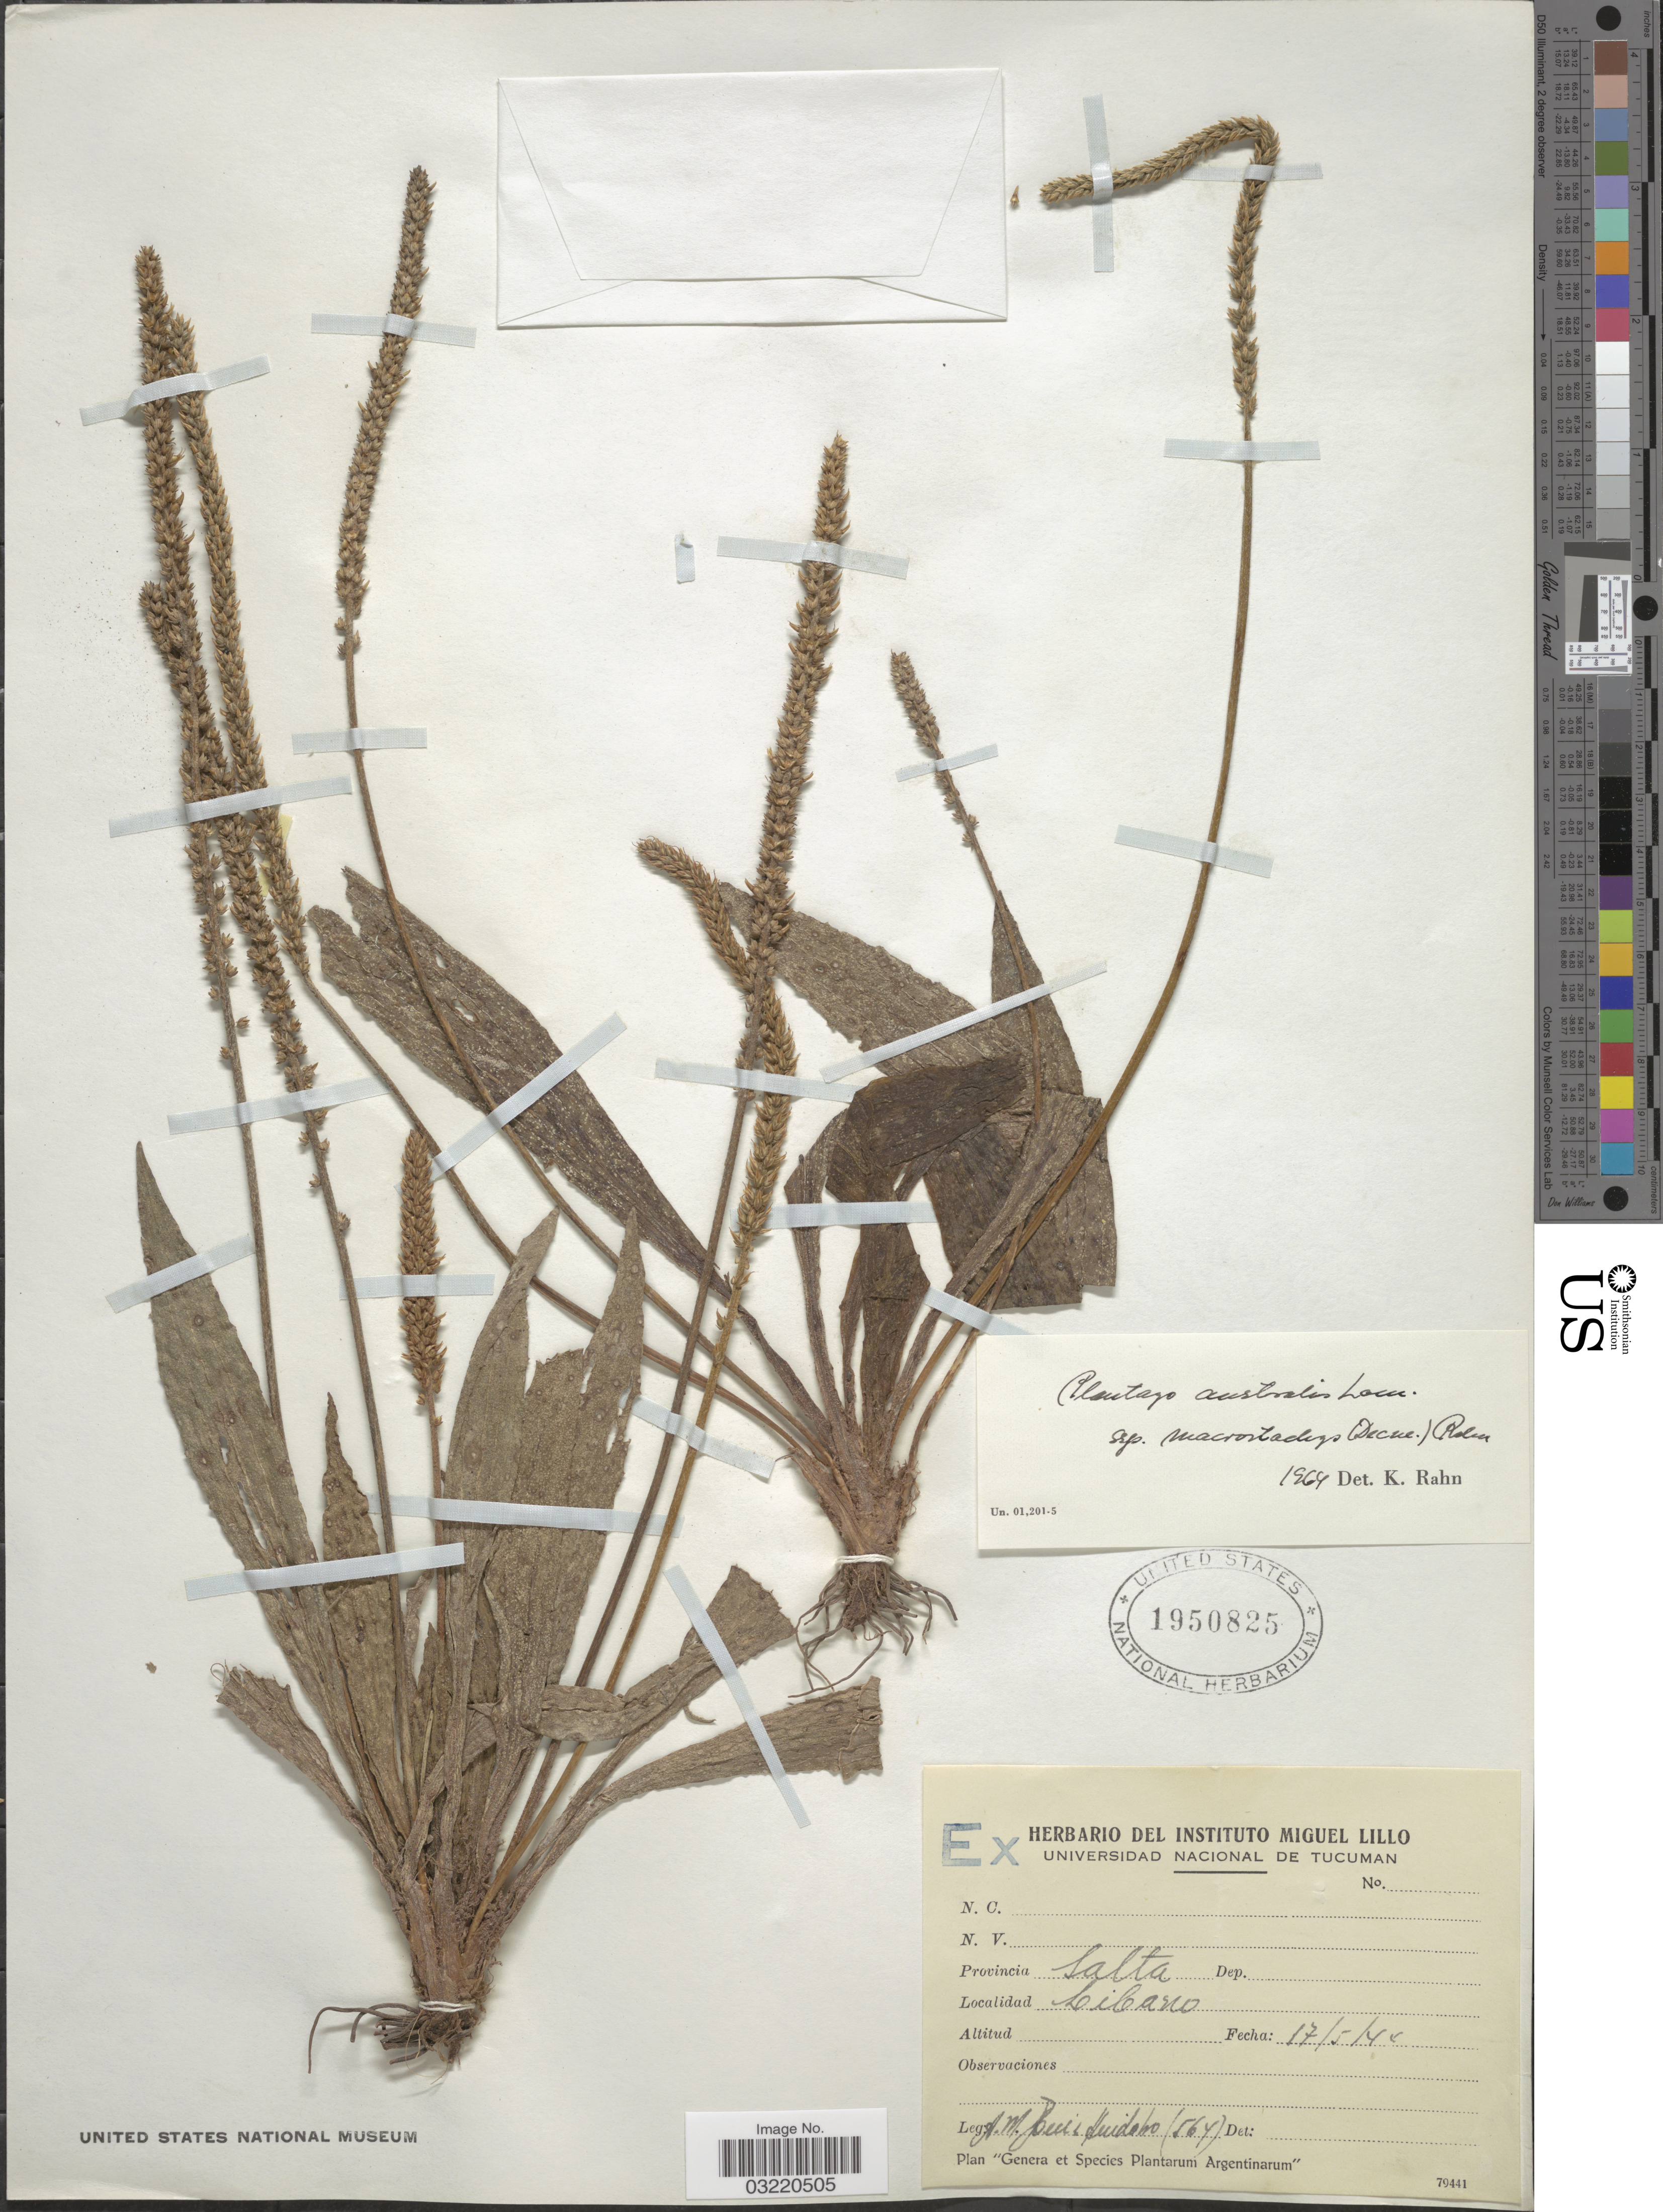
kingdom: Plantae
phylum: Tracheophyta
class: Magnoliopsida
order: Lamiales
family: Plantaginaceae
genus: Plantago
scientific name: Plantago australis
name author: Lam.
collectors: A. Ruiz Huidobo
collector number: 564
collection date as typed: Transcribed d/m/y: 17/5/41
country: Argentina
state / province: Salta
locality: Libano.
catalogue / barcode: US 1950825